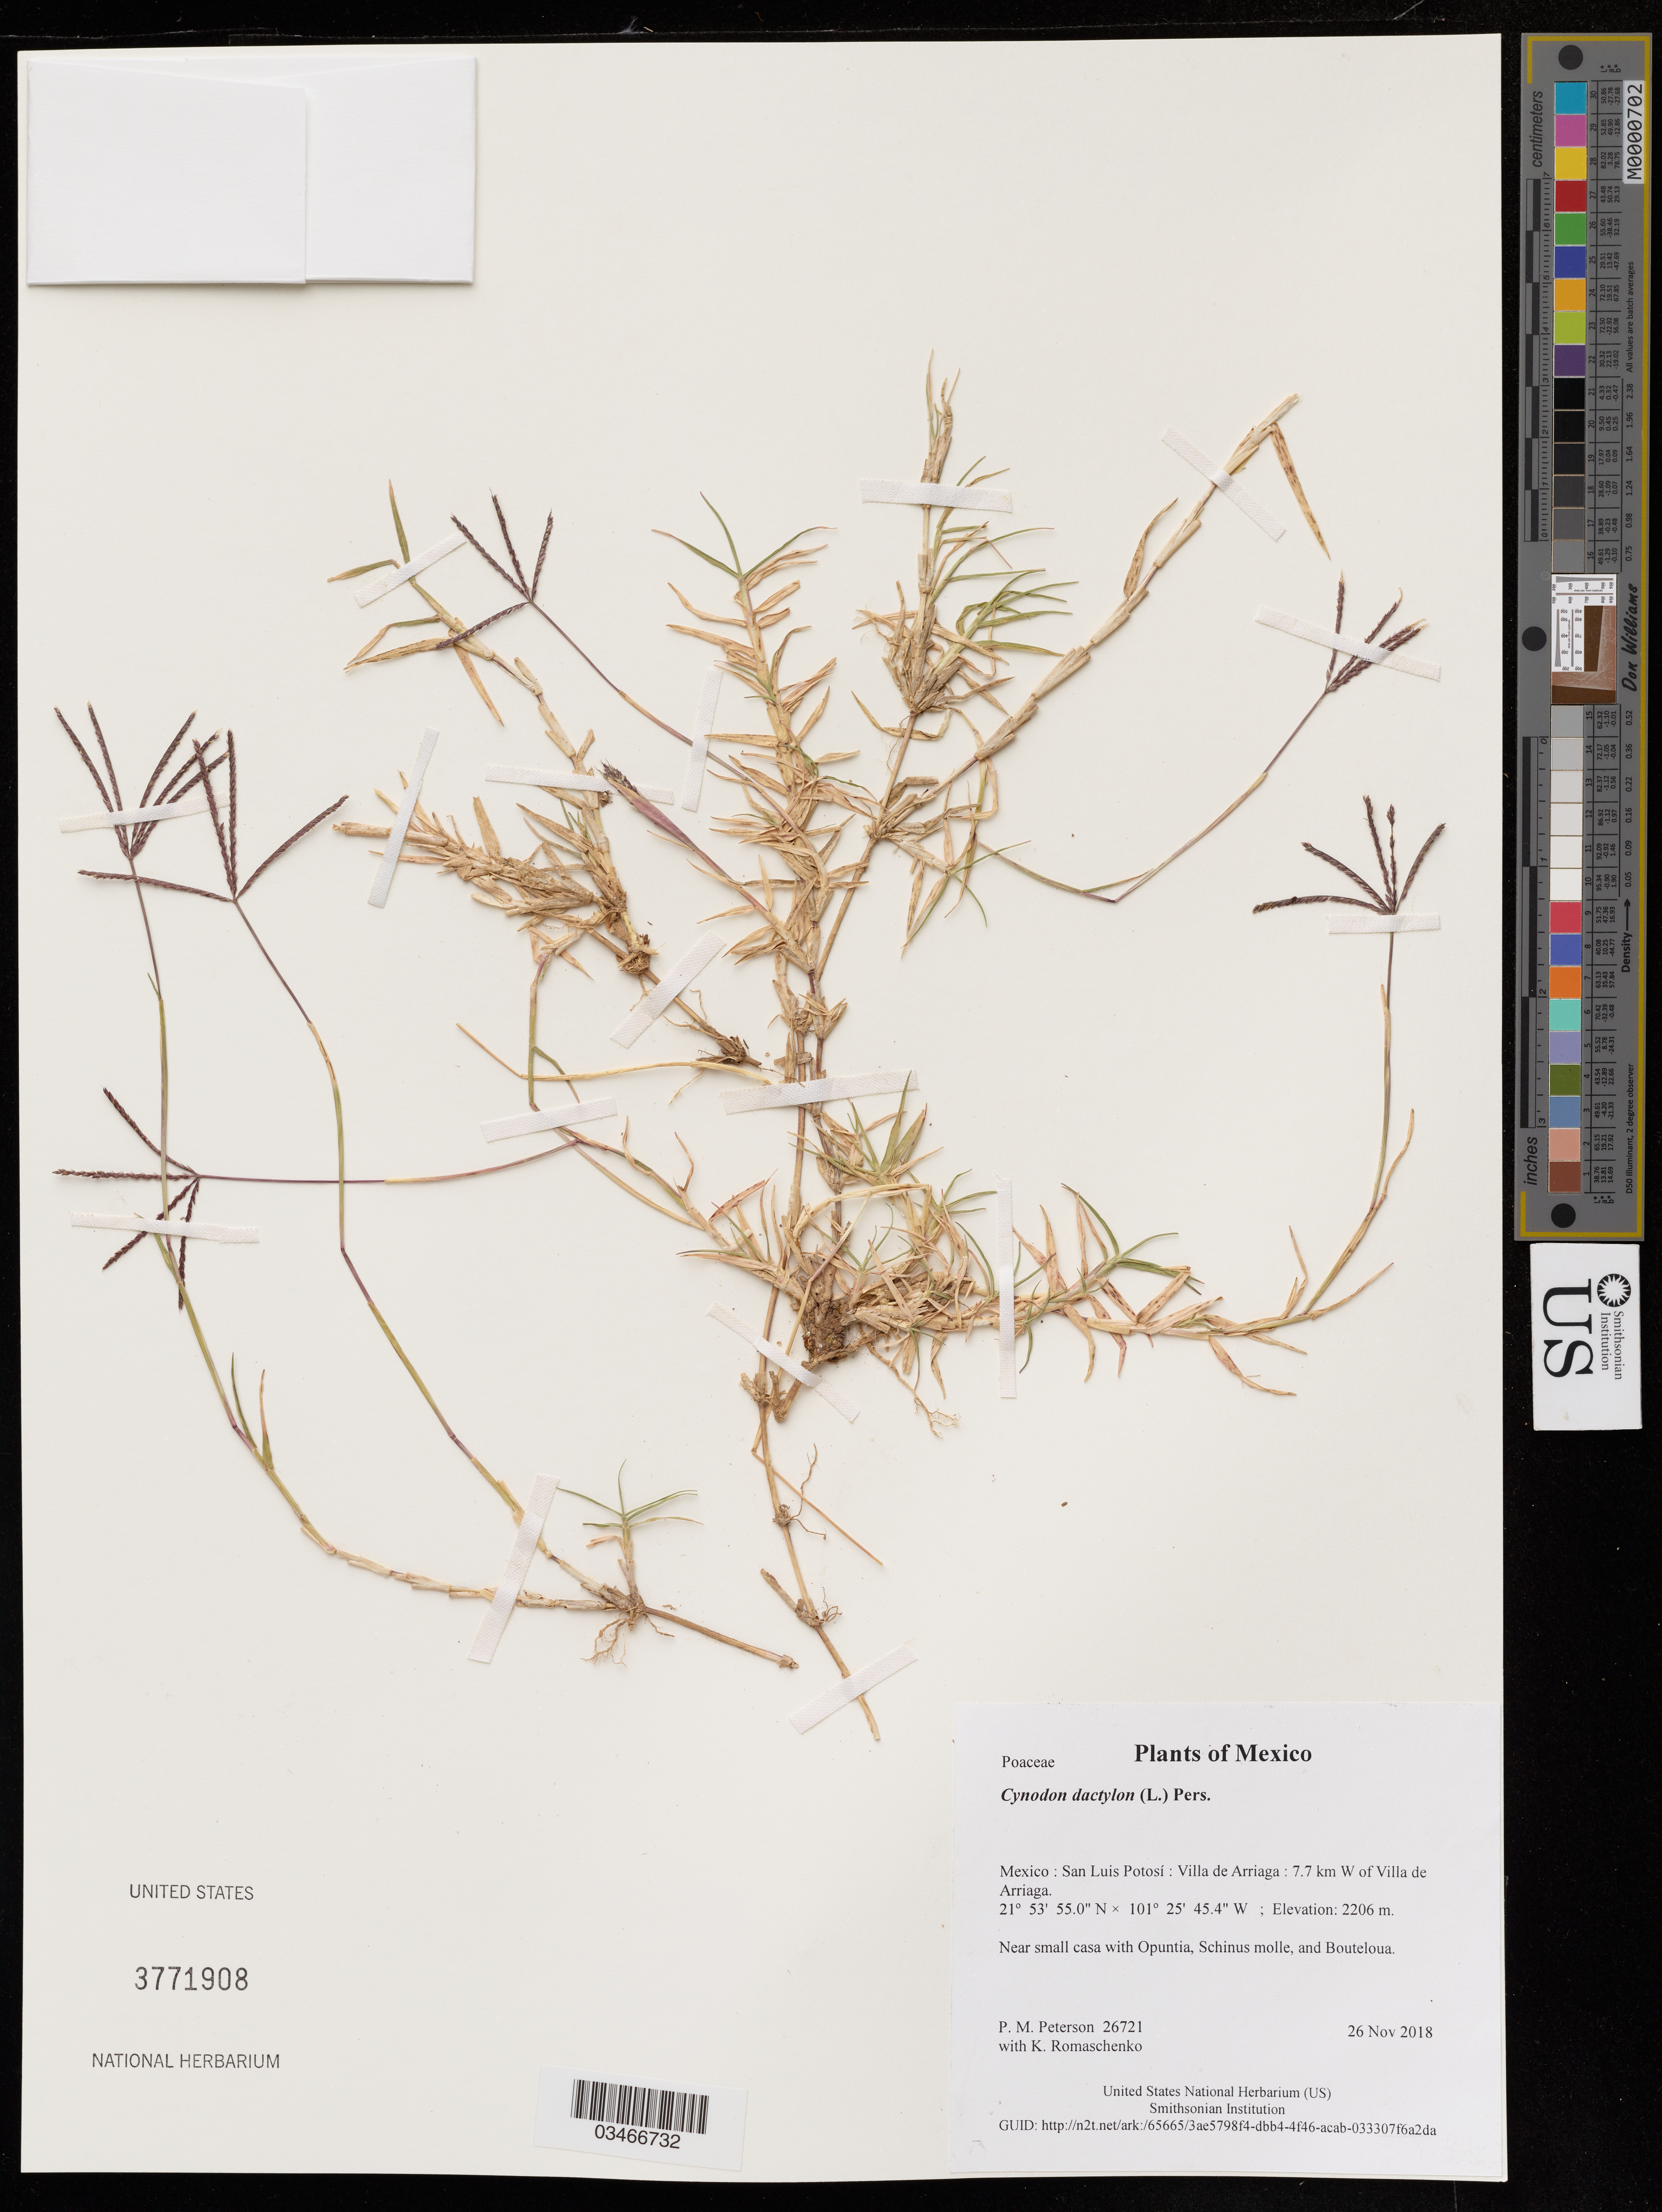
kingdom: Plantae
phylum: Tracheophyta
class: Liliopsida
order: Poales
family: Poaceae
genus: Cynodon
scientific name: Cynodon dactylon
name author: (L.) Pers.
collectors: P. M. Peterson & K. Romaschenko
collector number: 26721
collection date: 2018-11-26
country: Mexico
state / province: San Luis Potosí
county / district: Villa de Arriaga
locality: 7.7 km W of Villa de Arriaga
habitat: Near small casa with Opuntia, Schinus molle, and Bouteloua.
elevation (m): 2206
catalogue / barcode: US 3771908